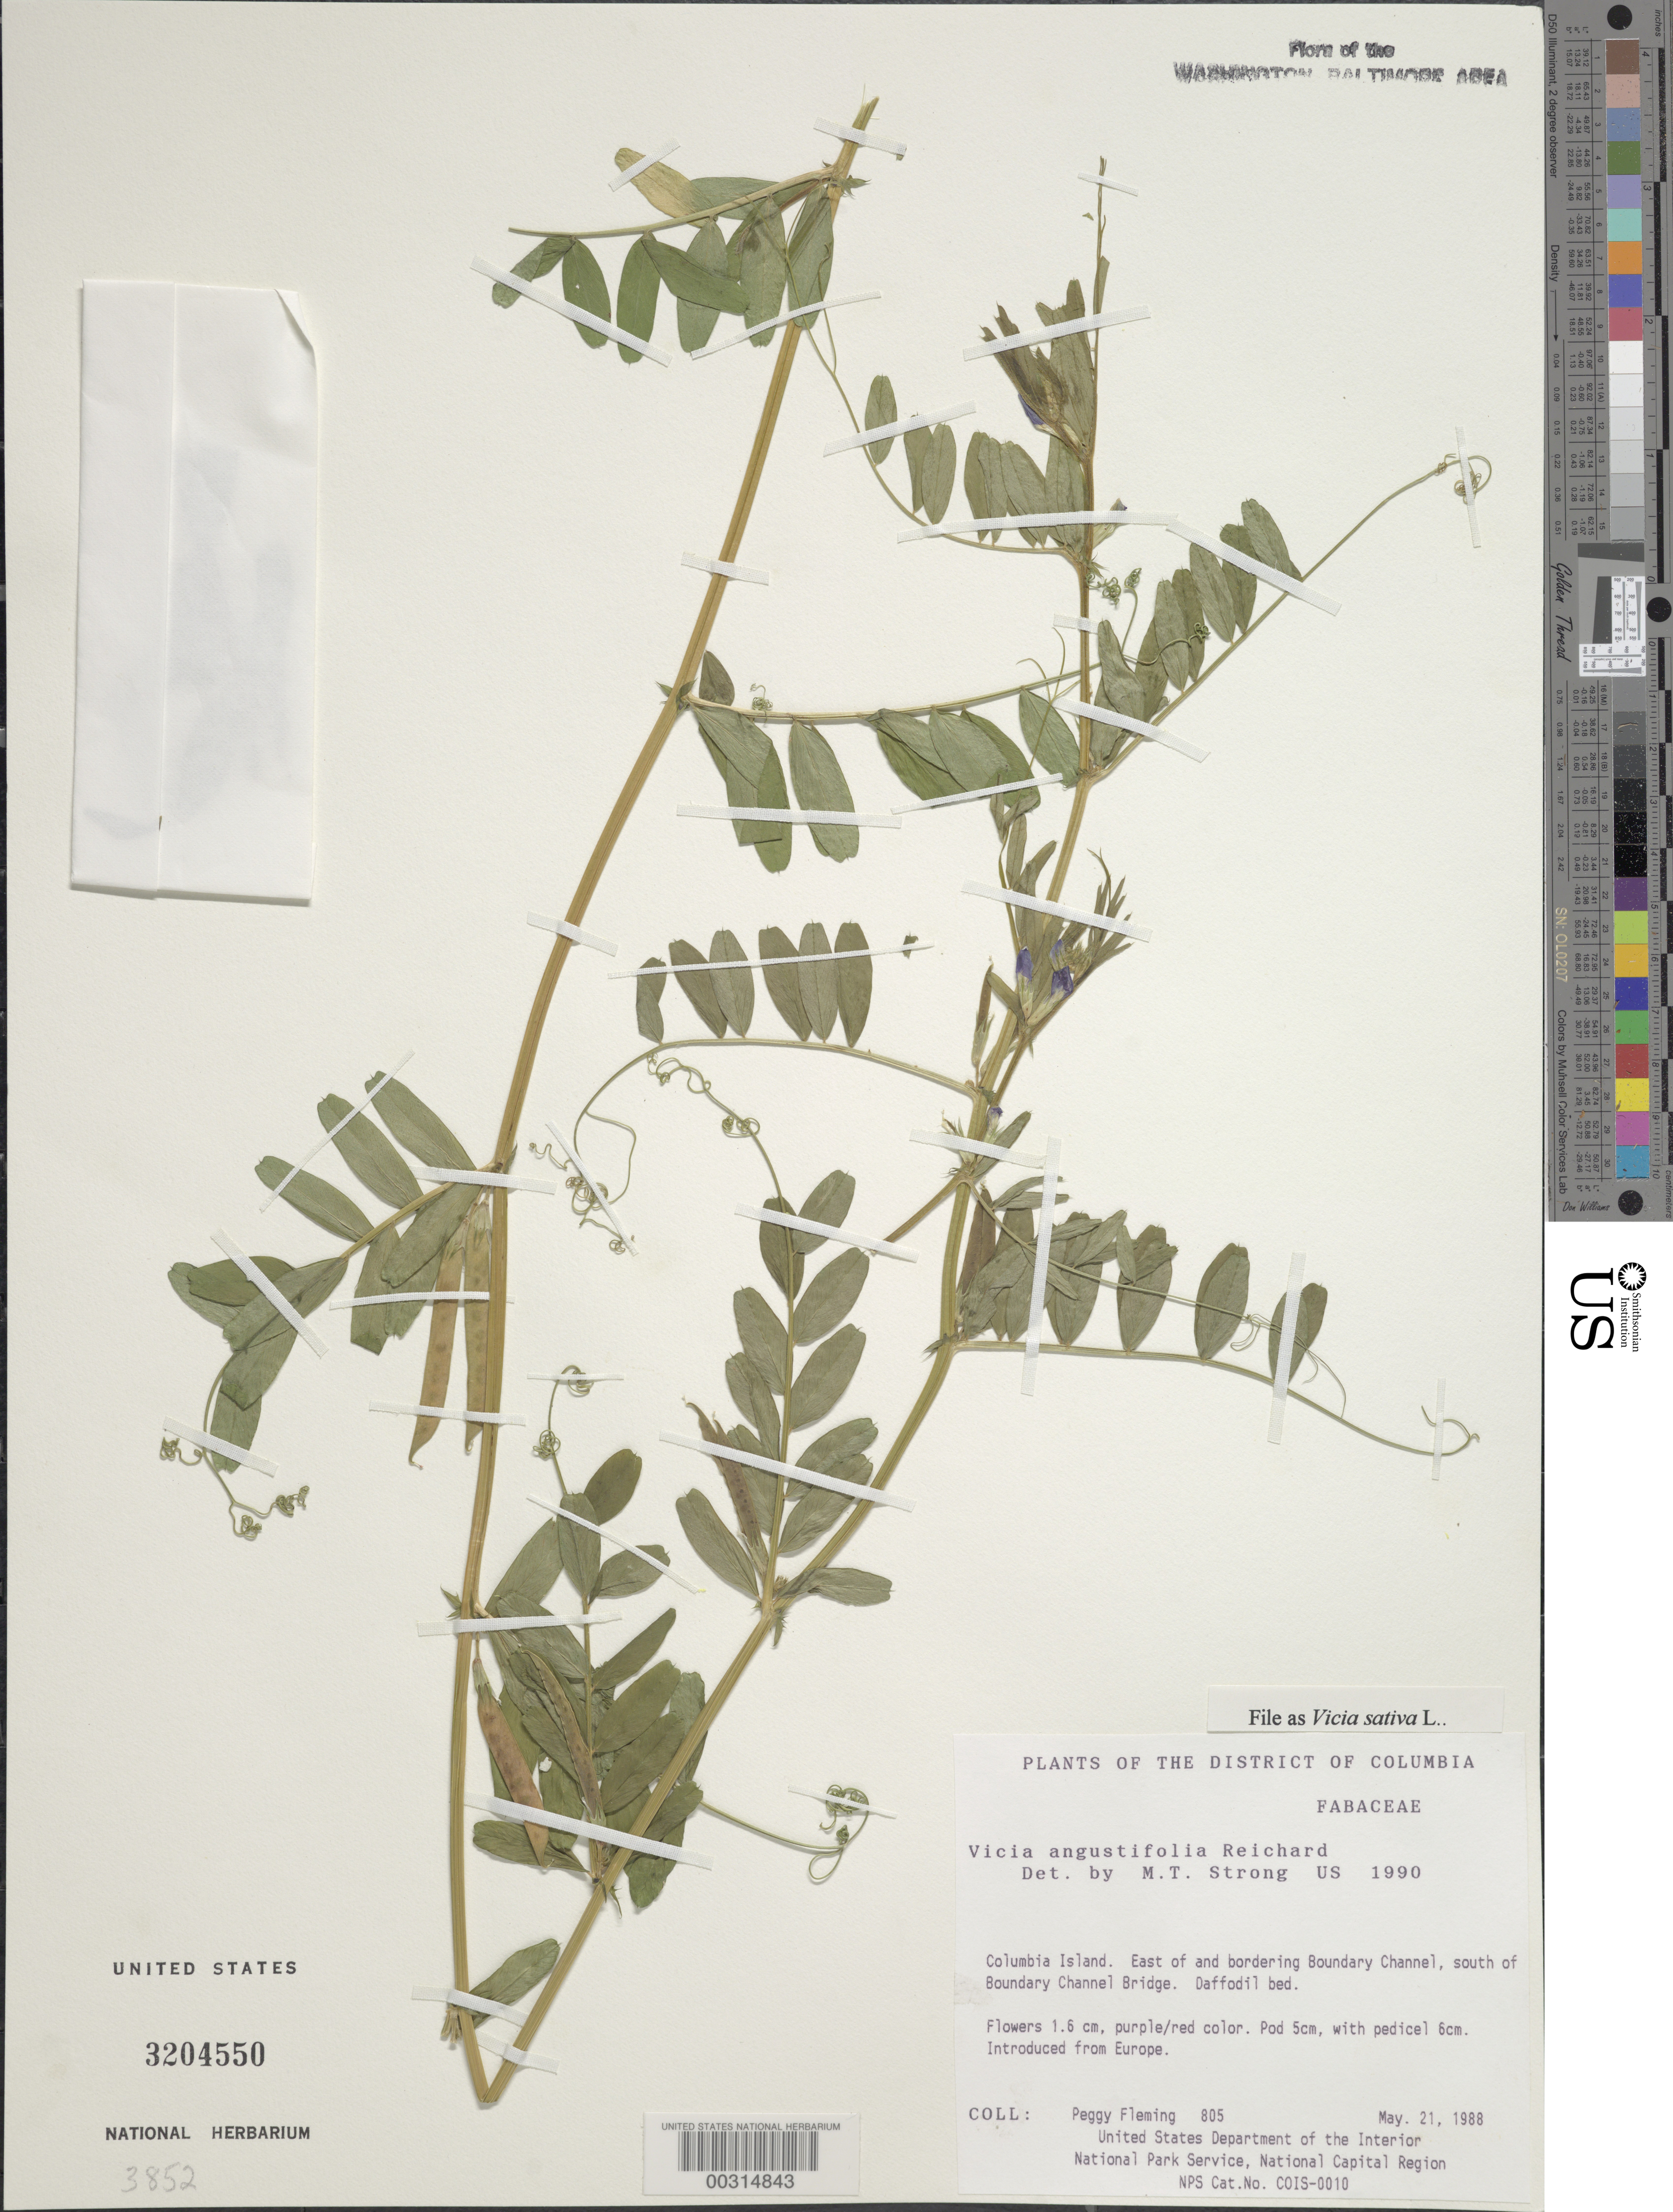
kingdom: Plantae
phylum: Tracheophyta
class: Magnoliopsida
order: Fabales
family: Fabaceae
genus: Vicia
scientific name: Vicia sativa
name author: L.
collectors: P. Fleming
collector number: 805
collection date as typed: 21 May 1988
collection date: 1988-05-21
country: United States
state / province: District of Columbia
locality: Columbia Island, E of Boundary Channel, S of Boundary Channel Bridge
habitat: Daffodil bed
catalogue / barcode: US 3204550